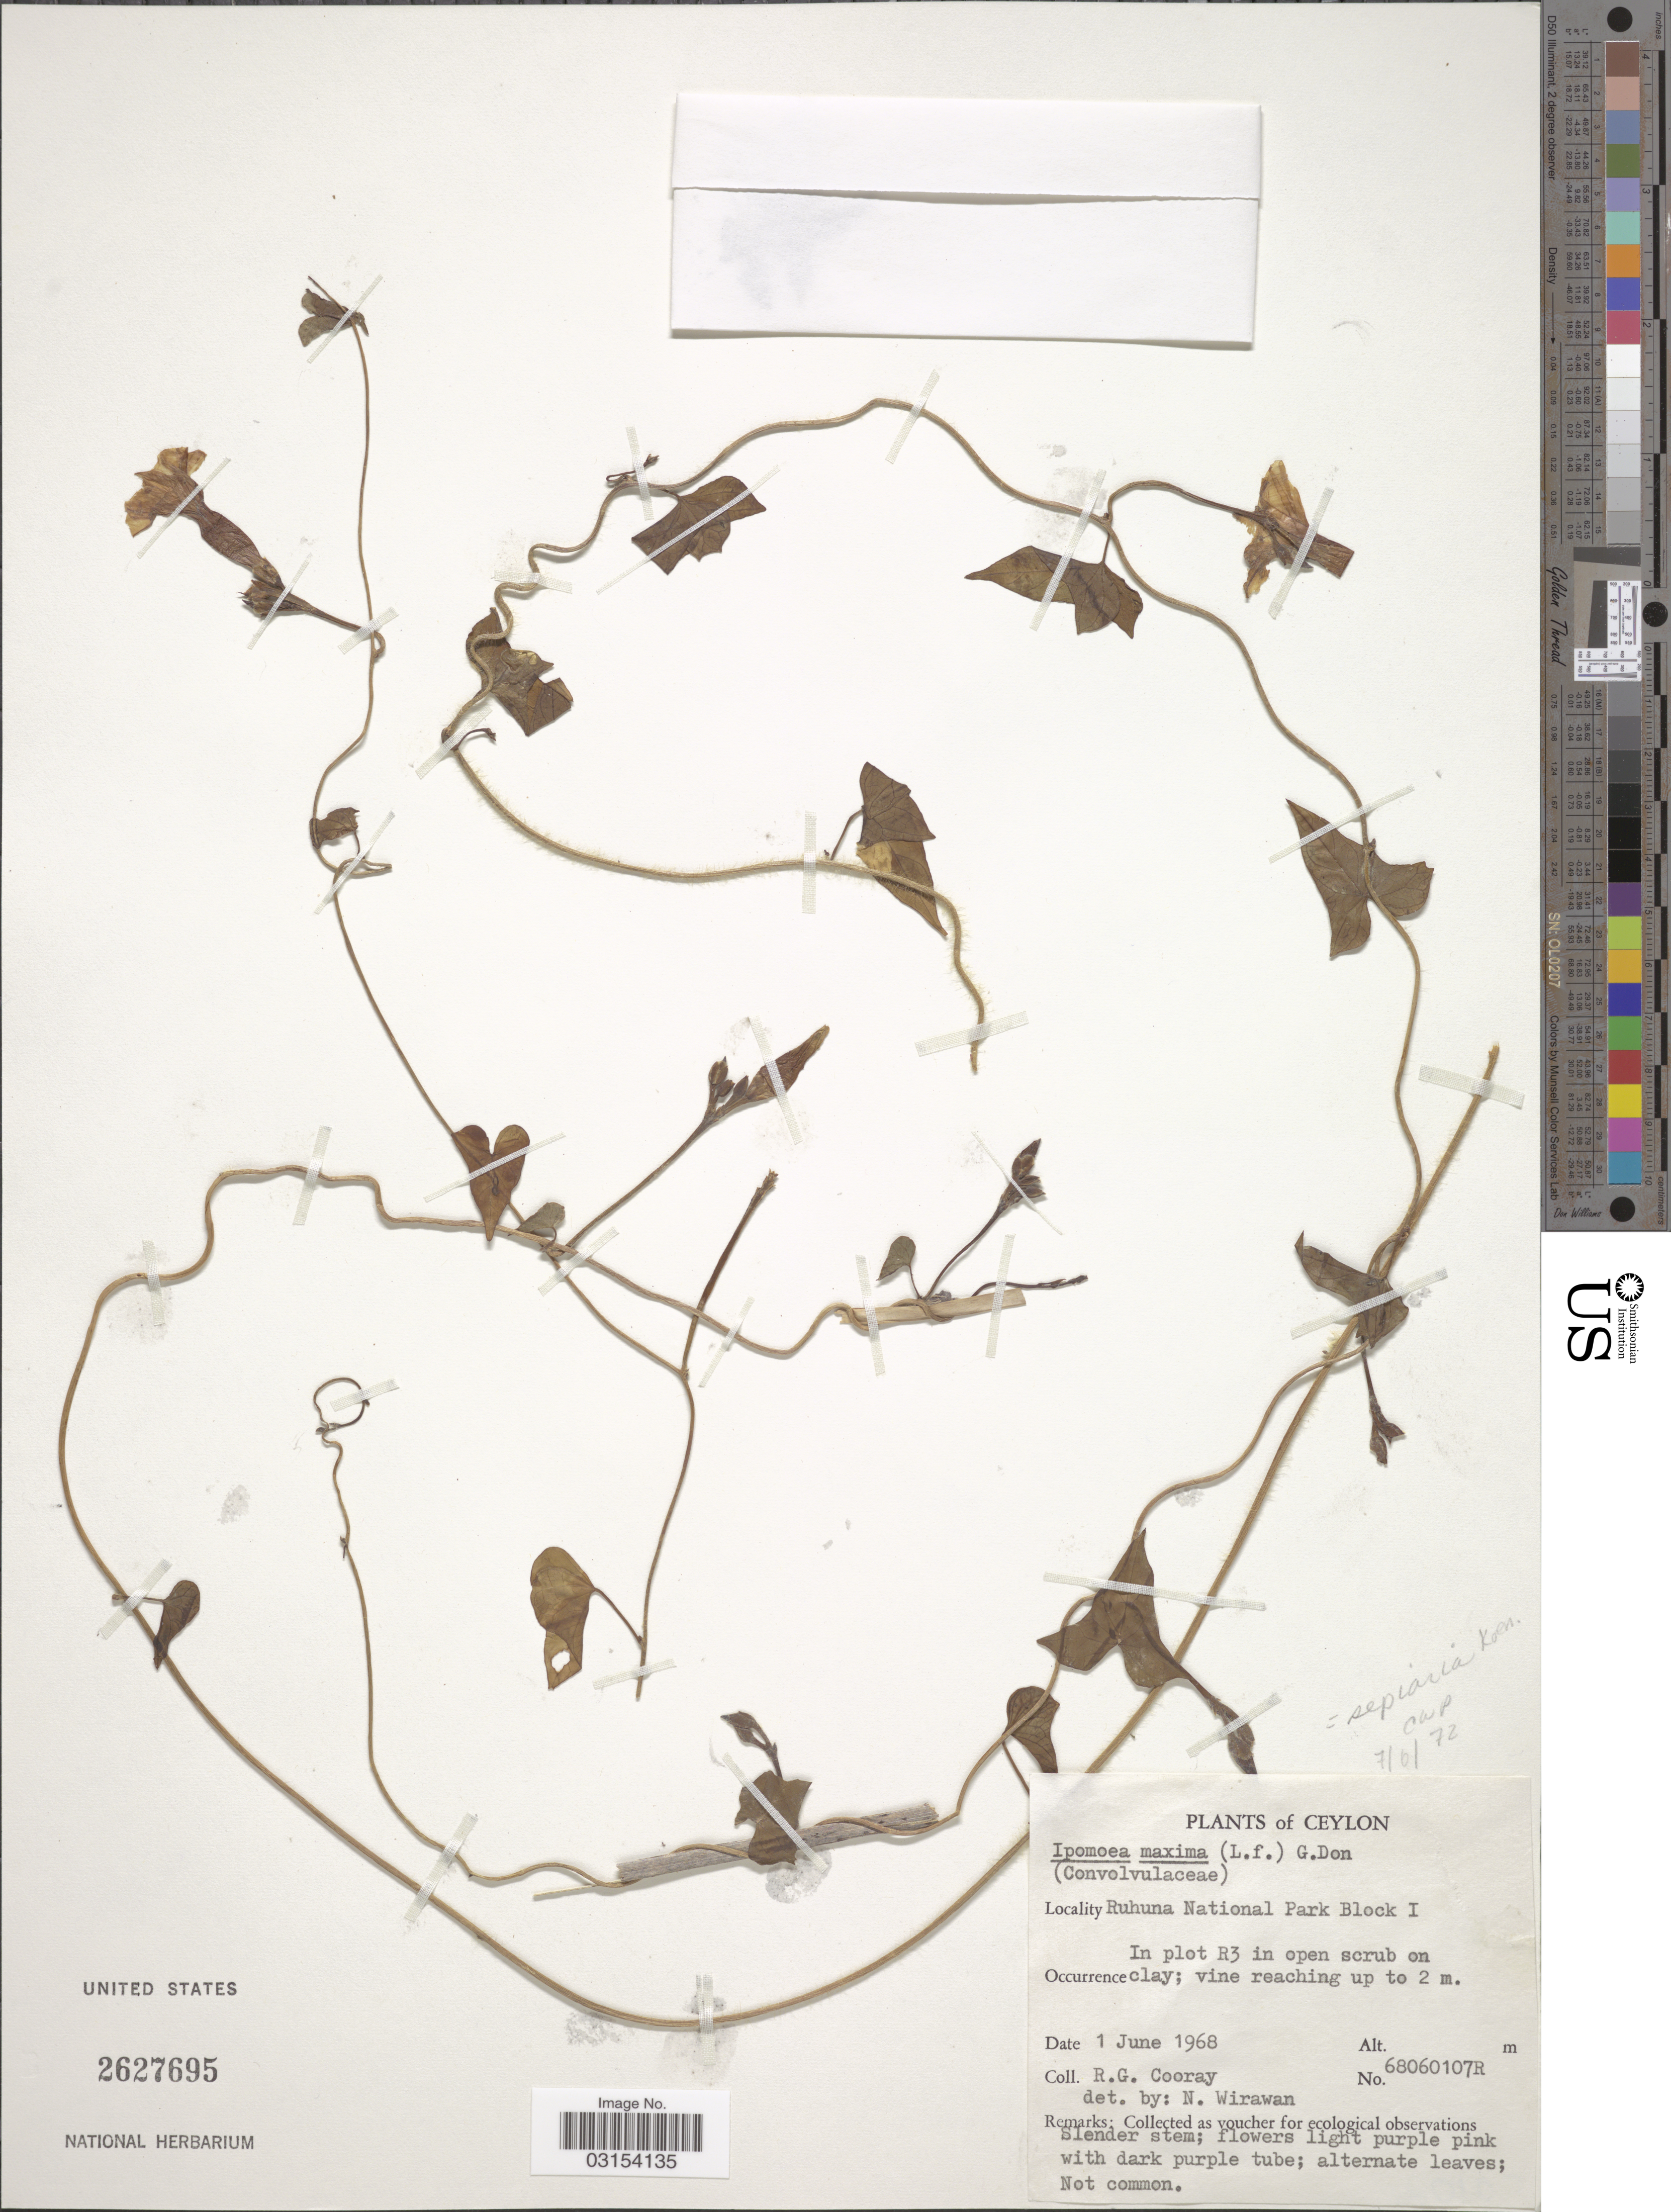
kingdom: Plantae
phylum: Tracheophyta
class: Magnoliopsida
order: Solanales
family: Convolvulaceae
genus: Ipomoea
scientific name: Ipomoea sepiaria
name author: Koenig ex Roxb.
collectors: R. Cooray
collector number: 68060107R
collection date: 1968-06-01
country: Sri Lanka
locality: Ceylon, Ruhuna National Park Block I, In plot R3 in open scrub on clay.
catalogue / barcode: US 2627695